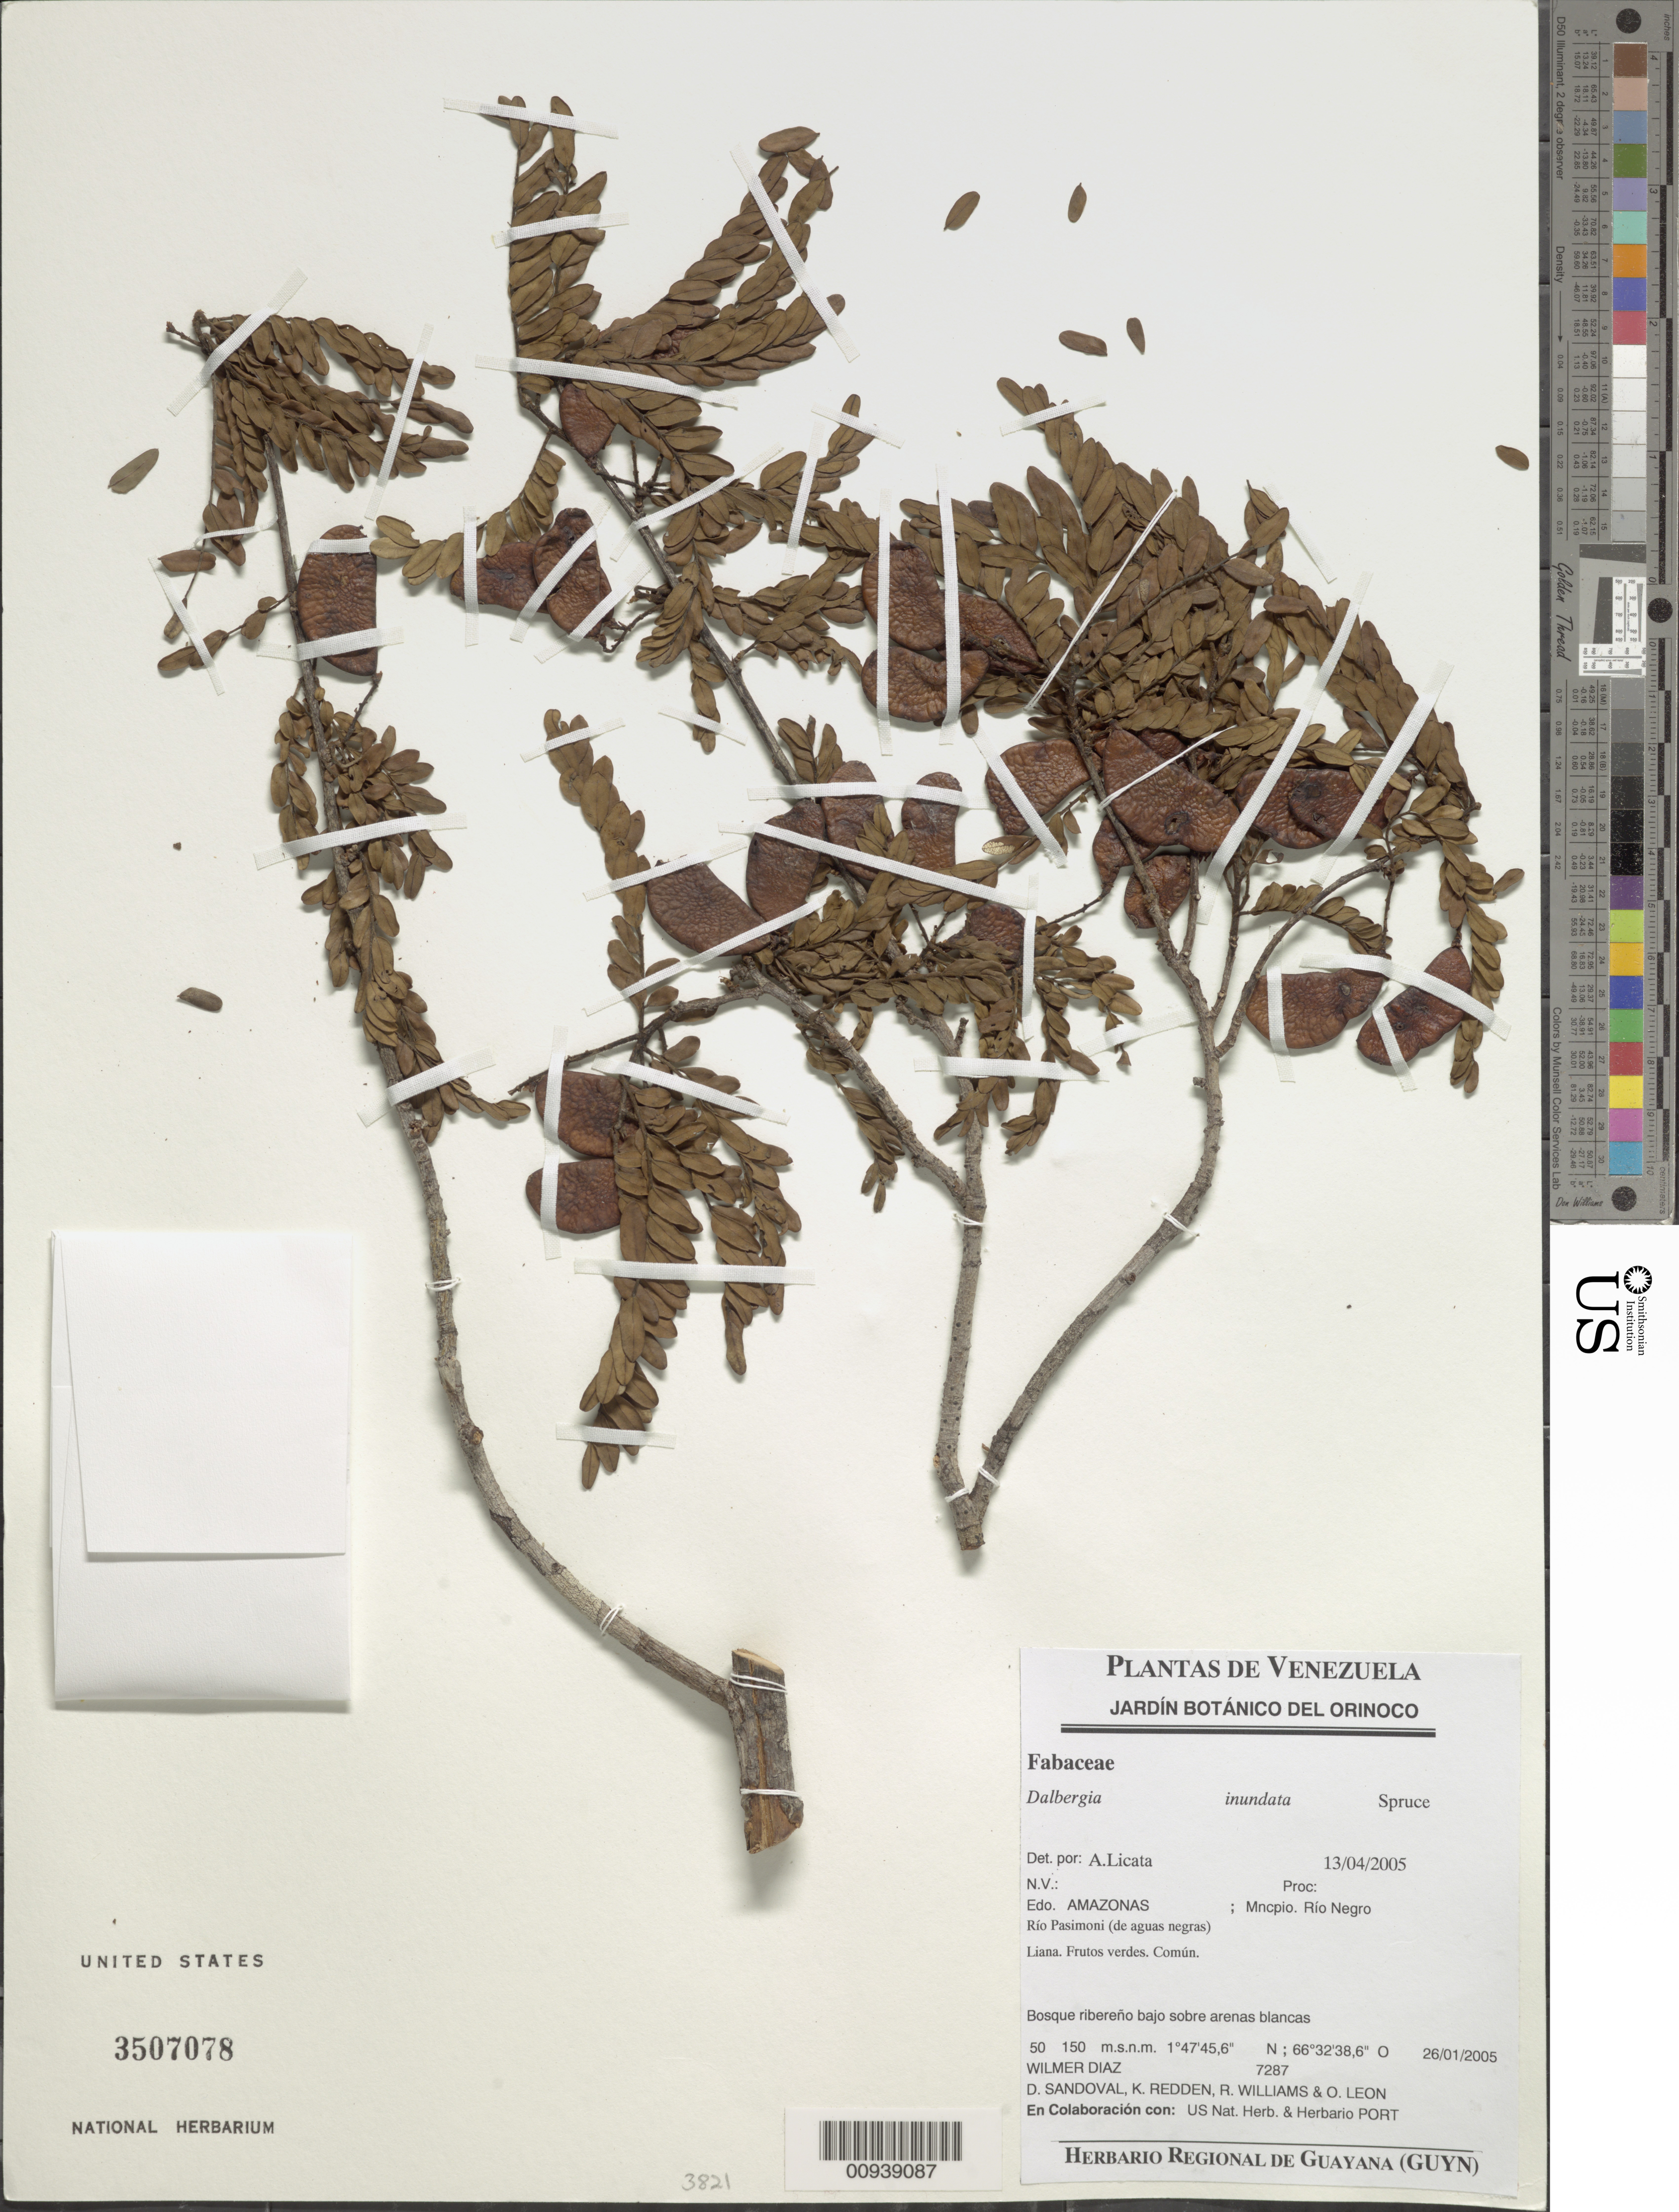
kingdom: Plantae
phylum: Tracheophyta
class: Magnoliopsida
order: Fabales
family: Fabaceae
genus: Dalbergia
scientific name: Dalbergia inundata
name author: Benth.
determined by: Licata, A., (PORT), Univ. Nac. Exp. de los Llanos Ezequiel Zamora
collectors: W. Díaz P., D. Sandoval, K. M. Redden, R. Williams & O. León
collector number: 7287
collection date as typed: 26-Jan-05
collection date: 2005-01-26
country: Venezuela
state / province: Amazonas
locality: Mun. Río Negro, Río Pasimoni (de aguas negras)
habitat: Bosque ribereño bajo sobre arenas blancas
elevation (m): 50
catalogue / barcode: US 3507078